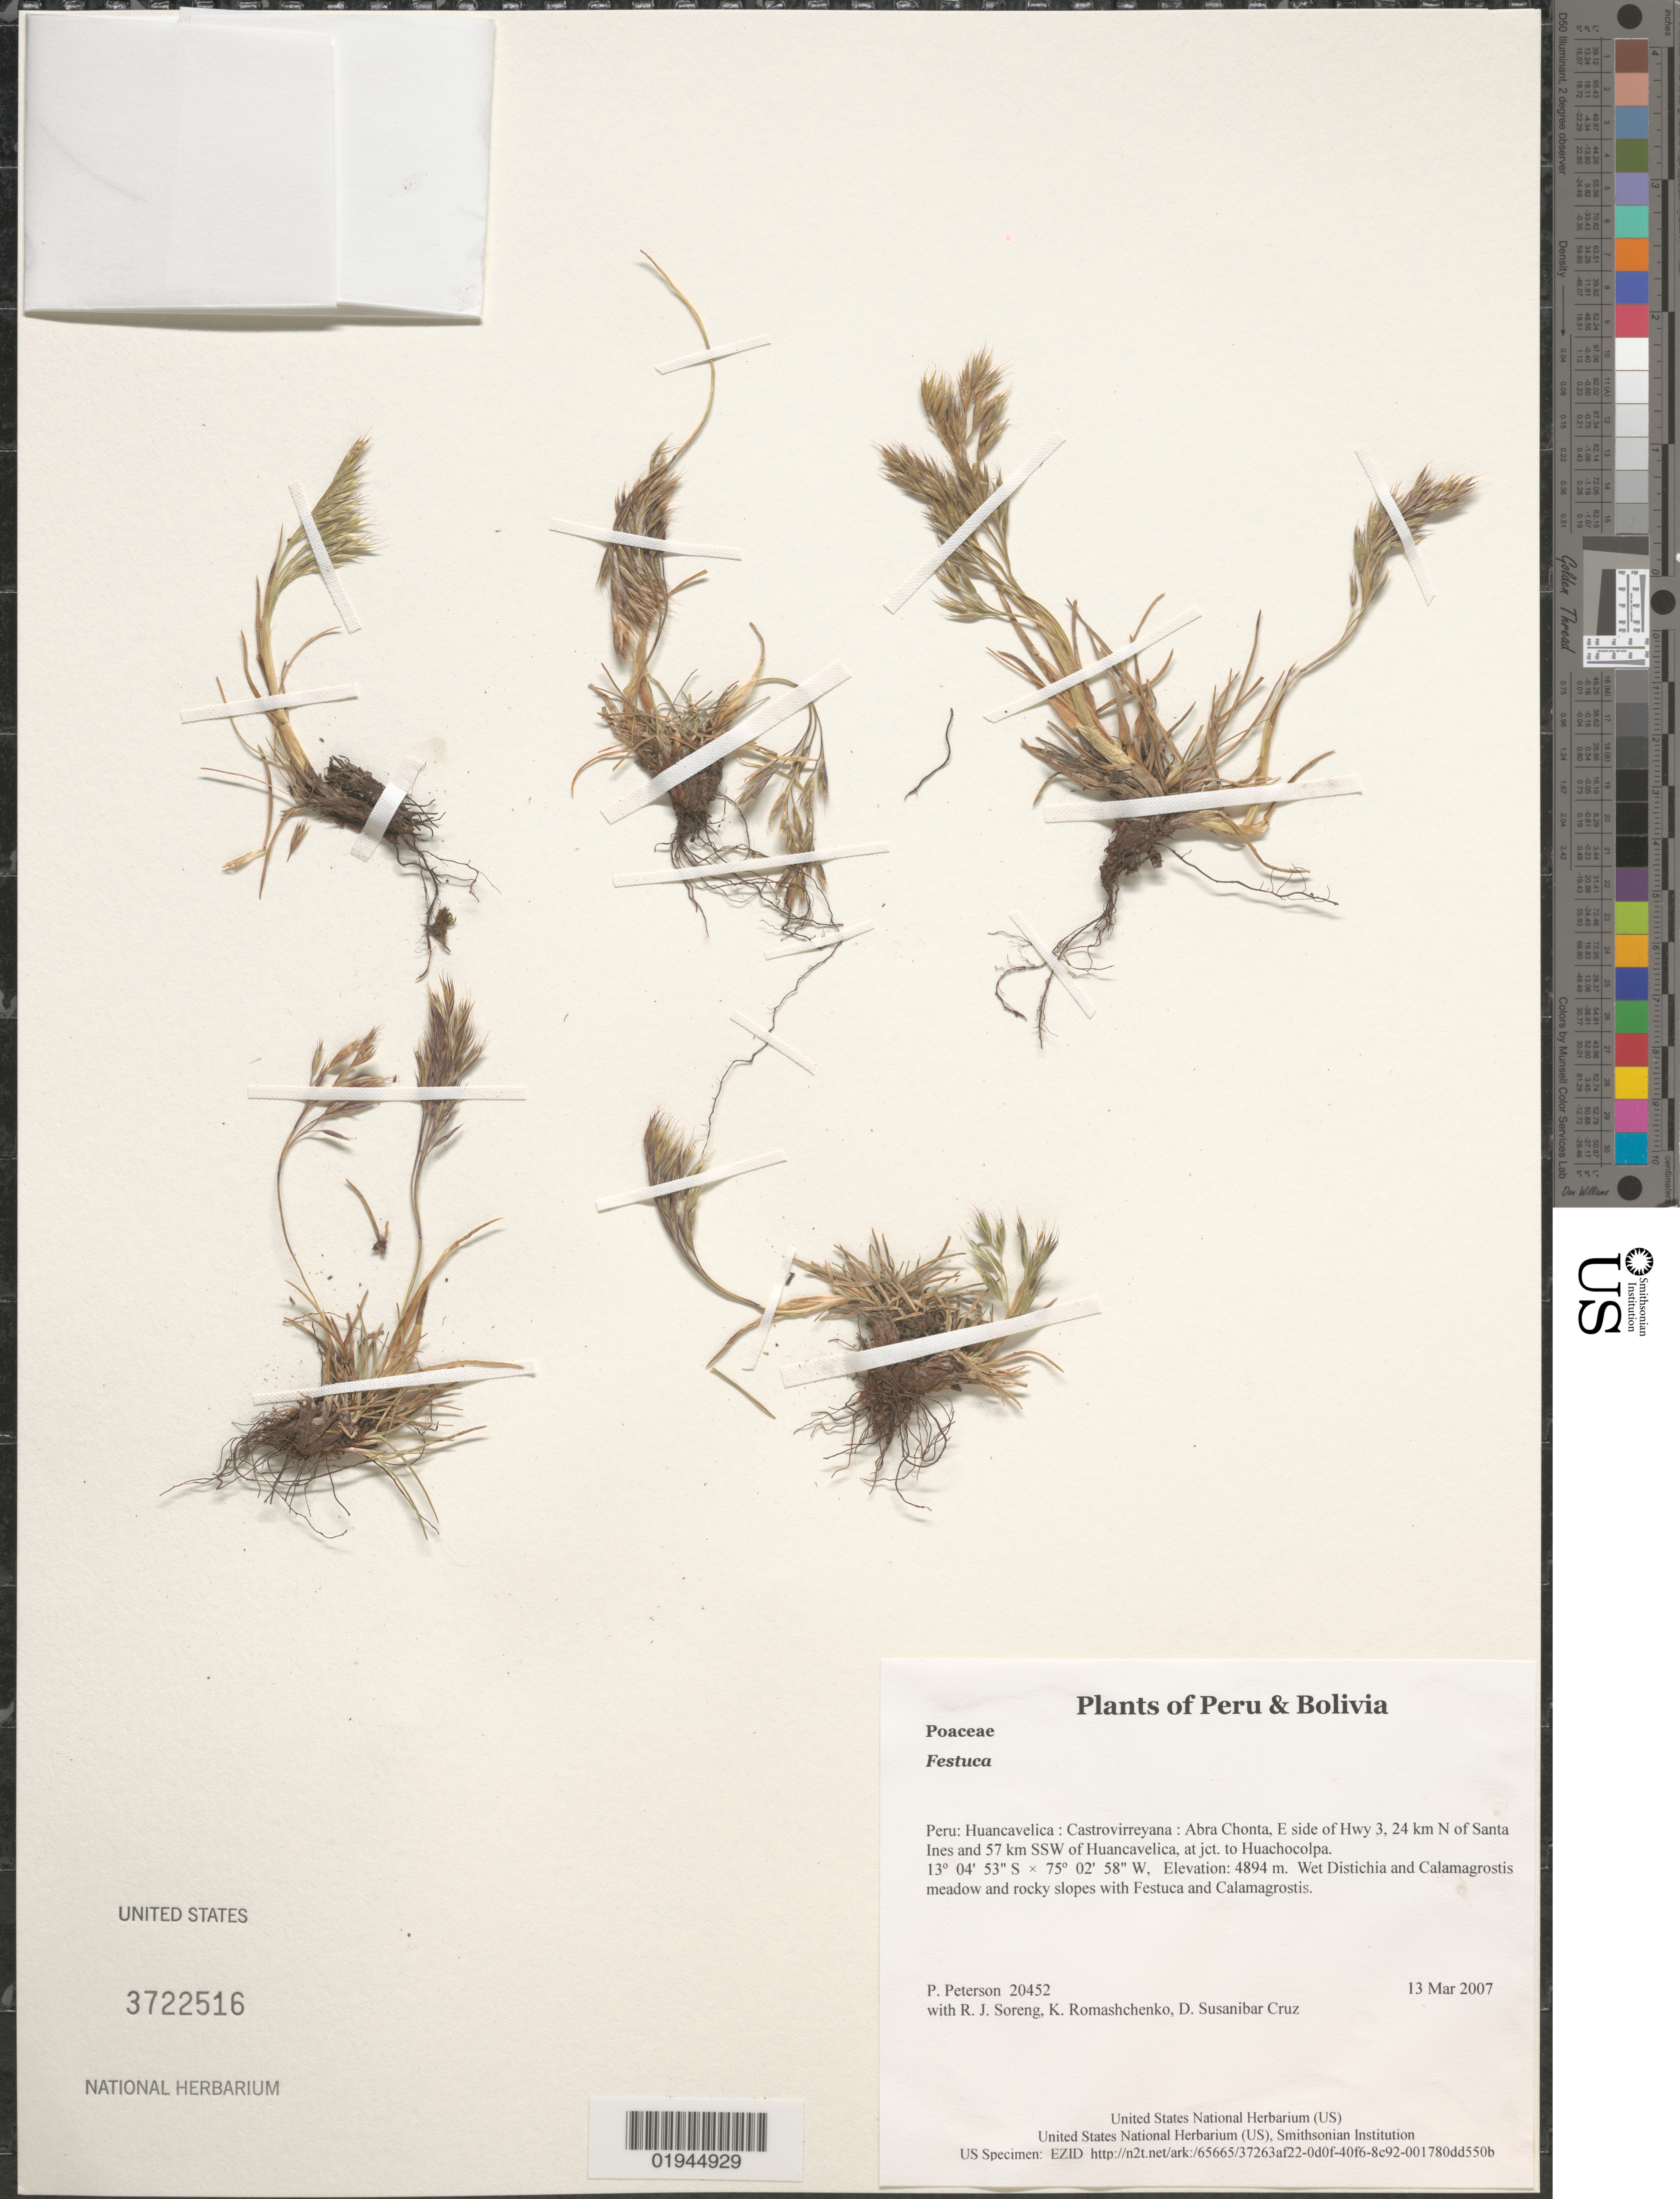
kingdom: Plantae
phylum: Tracheophyta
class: Liliopsida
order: Poales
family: Poaceae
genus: Festuca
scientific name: Festuca sp.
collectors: P. M. Peterson, R. J. Soreng, K. Romashchenko & D. Susanibar Cruz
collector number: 20452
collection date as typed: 13 Mar 2007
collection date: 2007-03-13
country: Peru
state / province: Huancavelica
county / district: Castrovirreyna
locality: Abra Chonta, E side of Hwy 3, 24 km N of Santa Ines and 57 km SSW of Huancavelica, at jct. to Huachocolpa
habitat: Wet Distichia and Calamagrostis meadow and rocky slopes with Festuca and Calamagrostis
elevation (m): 4894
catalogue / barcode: US 3722516